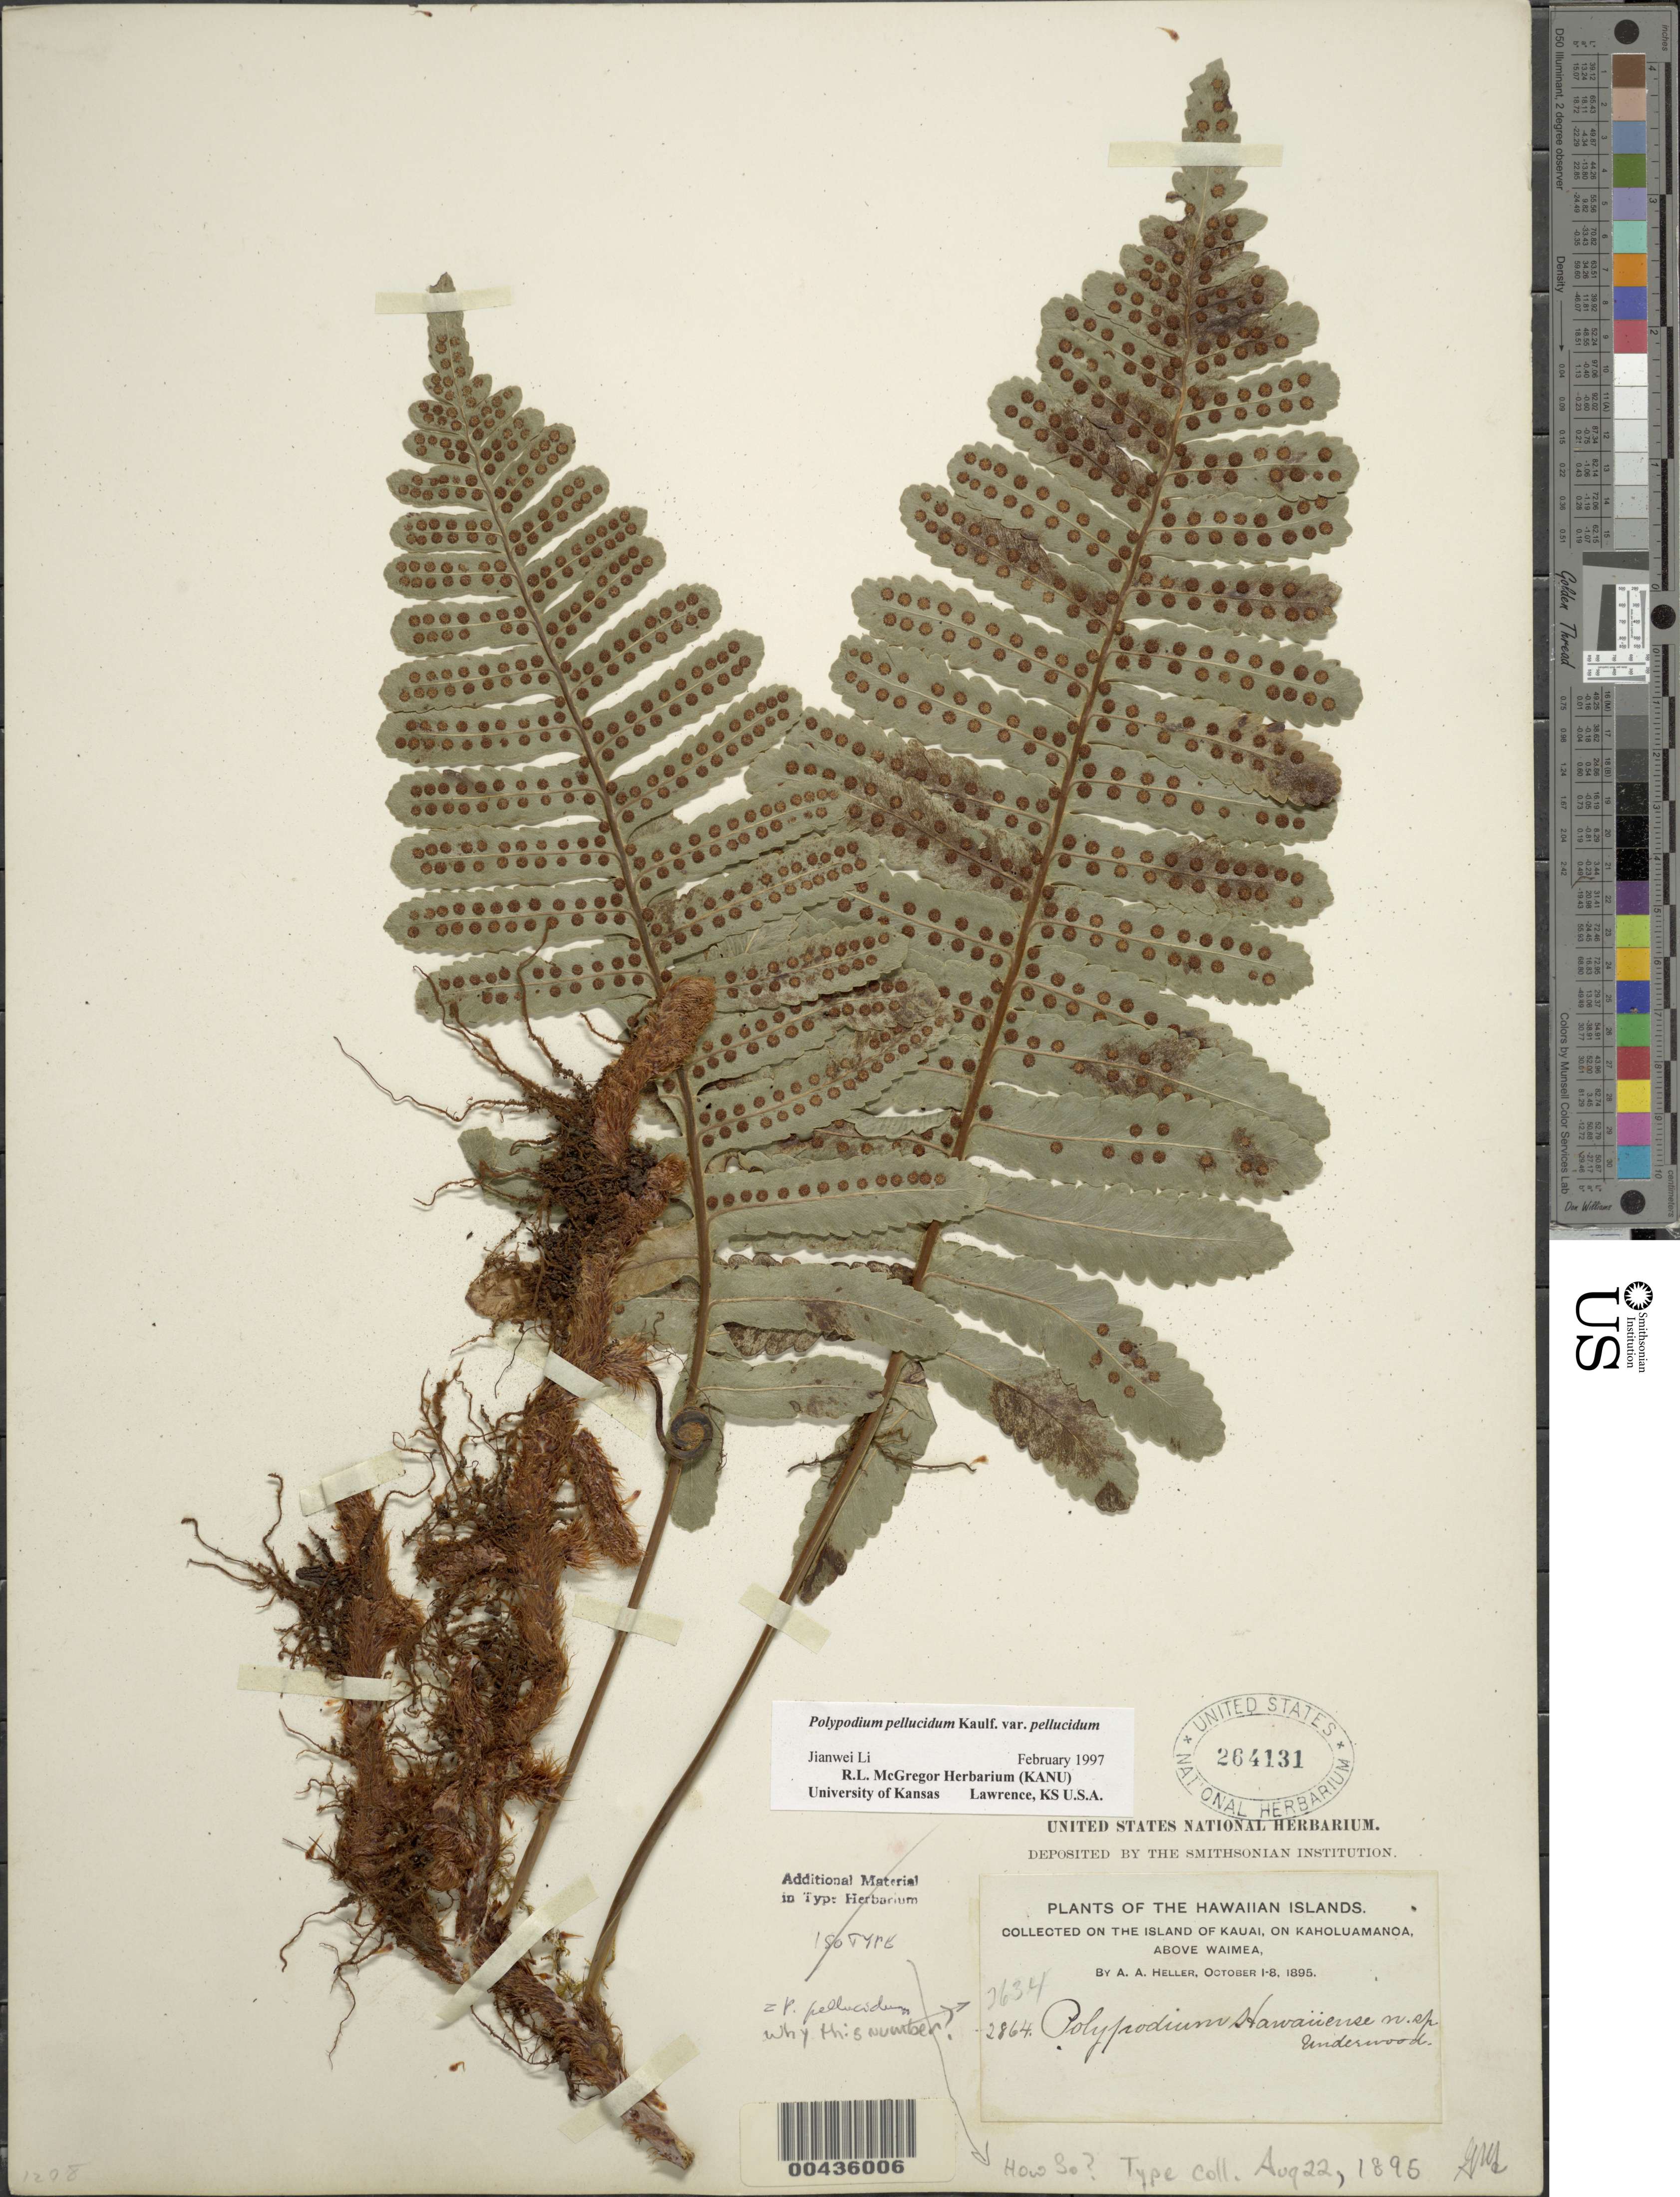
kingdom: Plantae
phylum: Tracheophyta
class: Polypodiopsida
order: Polypodiales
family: Polypodiaceae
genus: Polypodium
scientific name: Polypodium pellucidum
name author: Kaulf.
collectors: A. A. Heller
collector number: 7634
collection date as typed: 1 Oct 1895 to 8 Oct 1895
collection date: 1895-10-01/1895-10-08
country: United States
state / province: Hawaii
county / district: Kauai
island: Kaua'i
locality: Kauai, on Kaholuamanoa, above Waimea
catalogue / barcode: US 264131